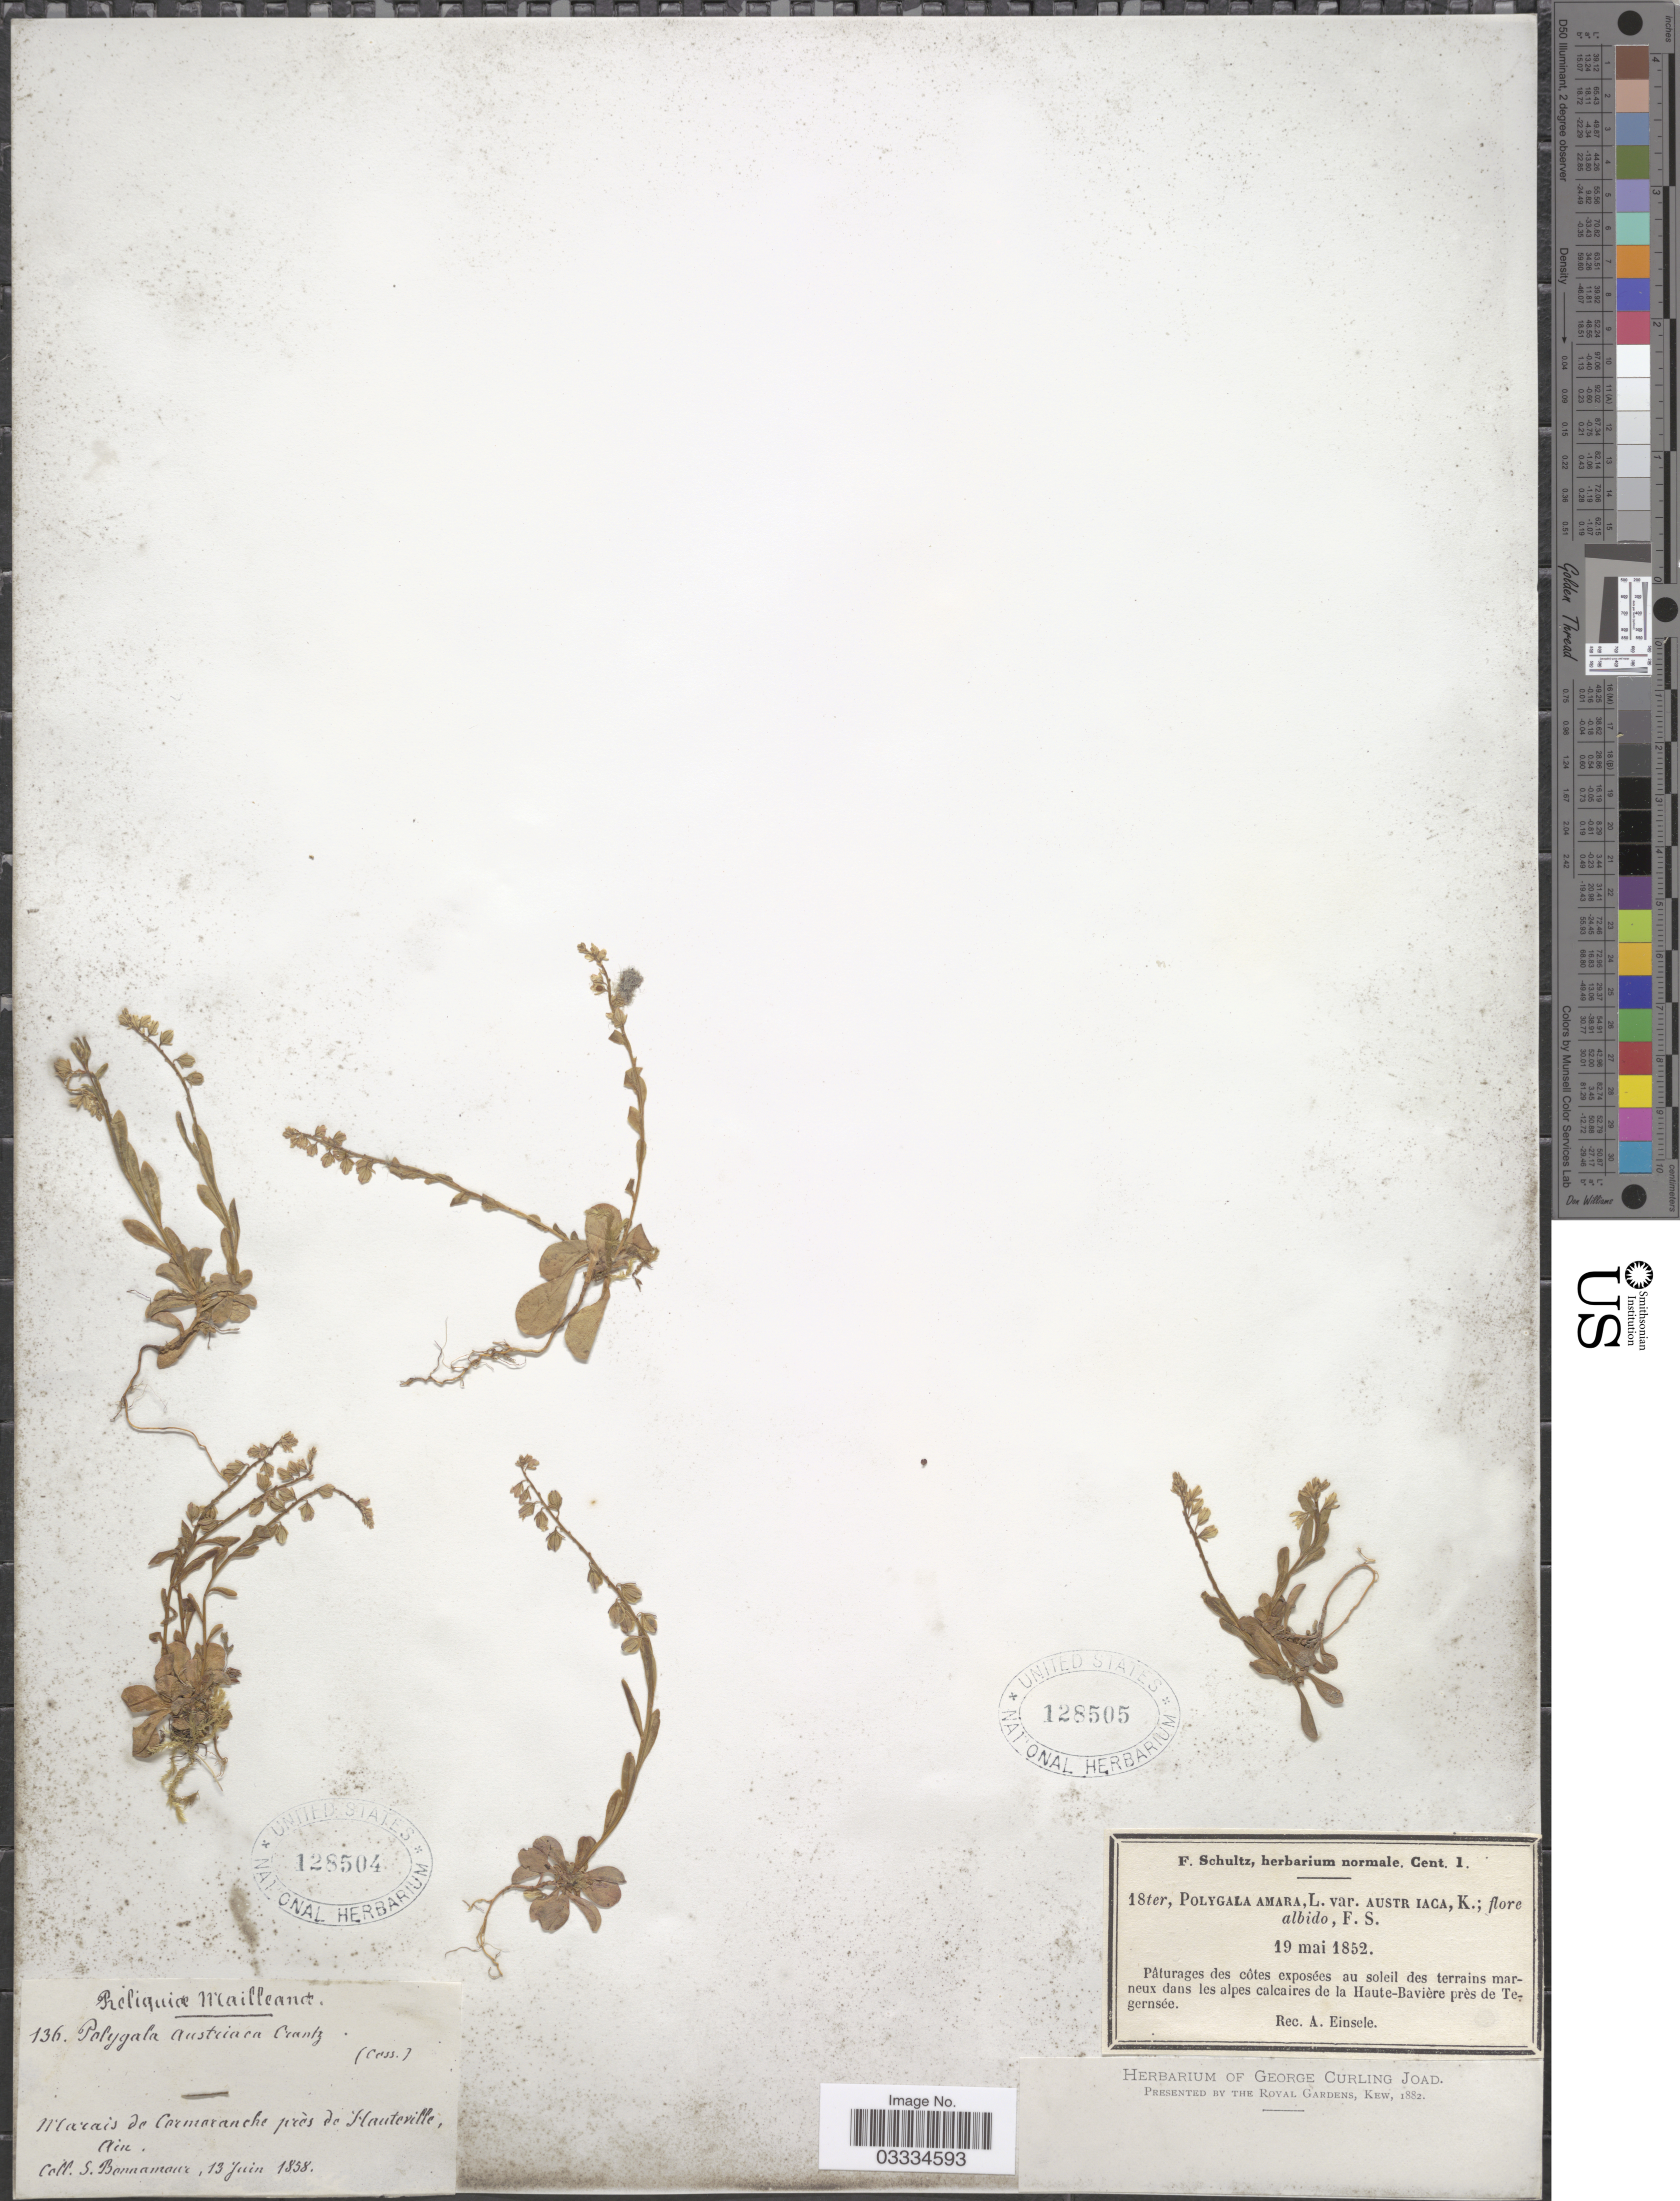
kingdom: Plantae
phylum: Tracheophyta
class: Magnoliopsida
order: Fabales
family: Polygalaceae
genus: Polygala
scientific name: Polygala amara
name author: L.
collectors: F. Schultz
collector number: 18ter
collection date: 1852-05-19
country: Germany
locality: Pâturages de côtes exposées au soleil des terrains marneux dans les alpes calcaires de la Haute-Bavière près de Tegernsée.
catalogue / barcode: US 128505-2